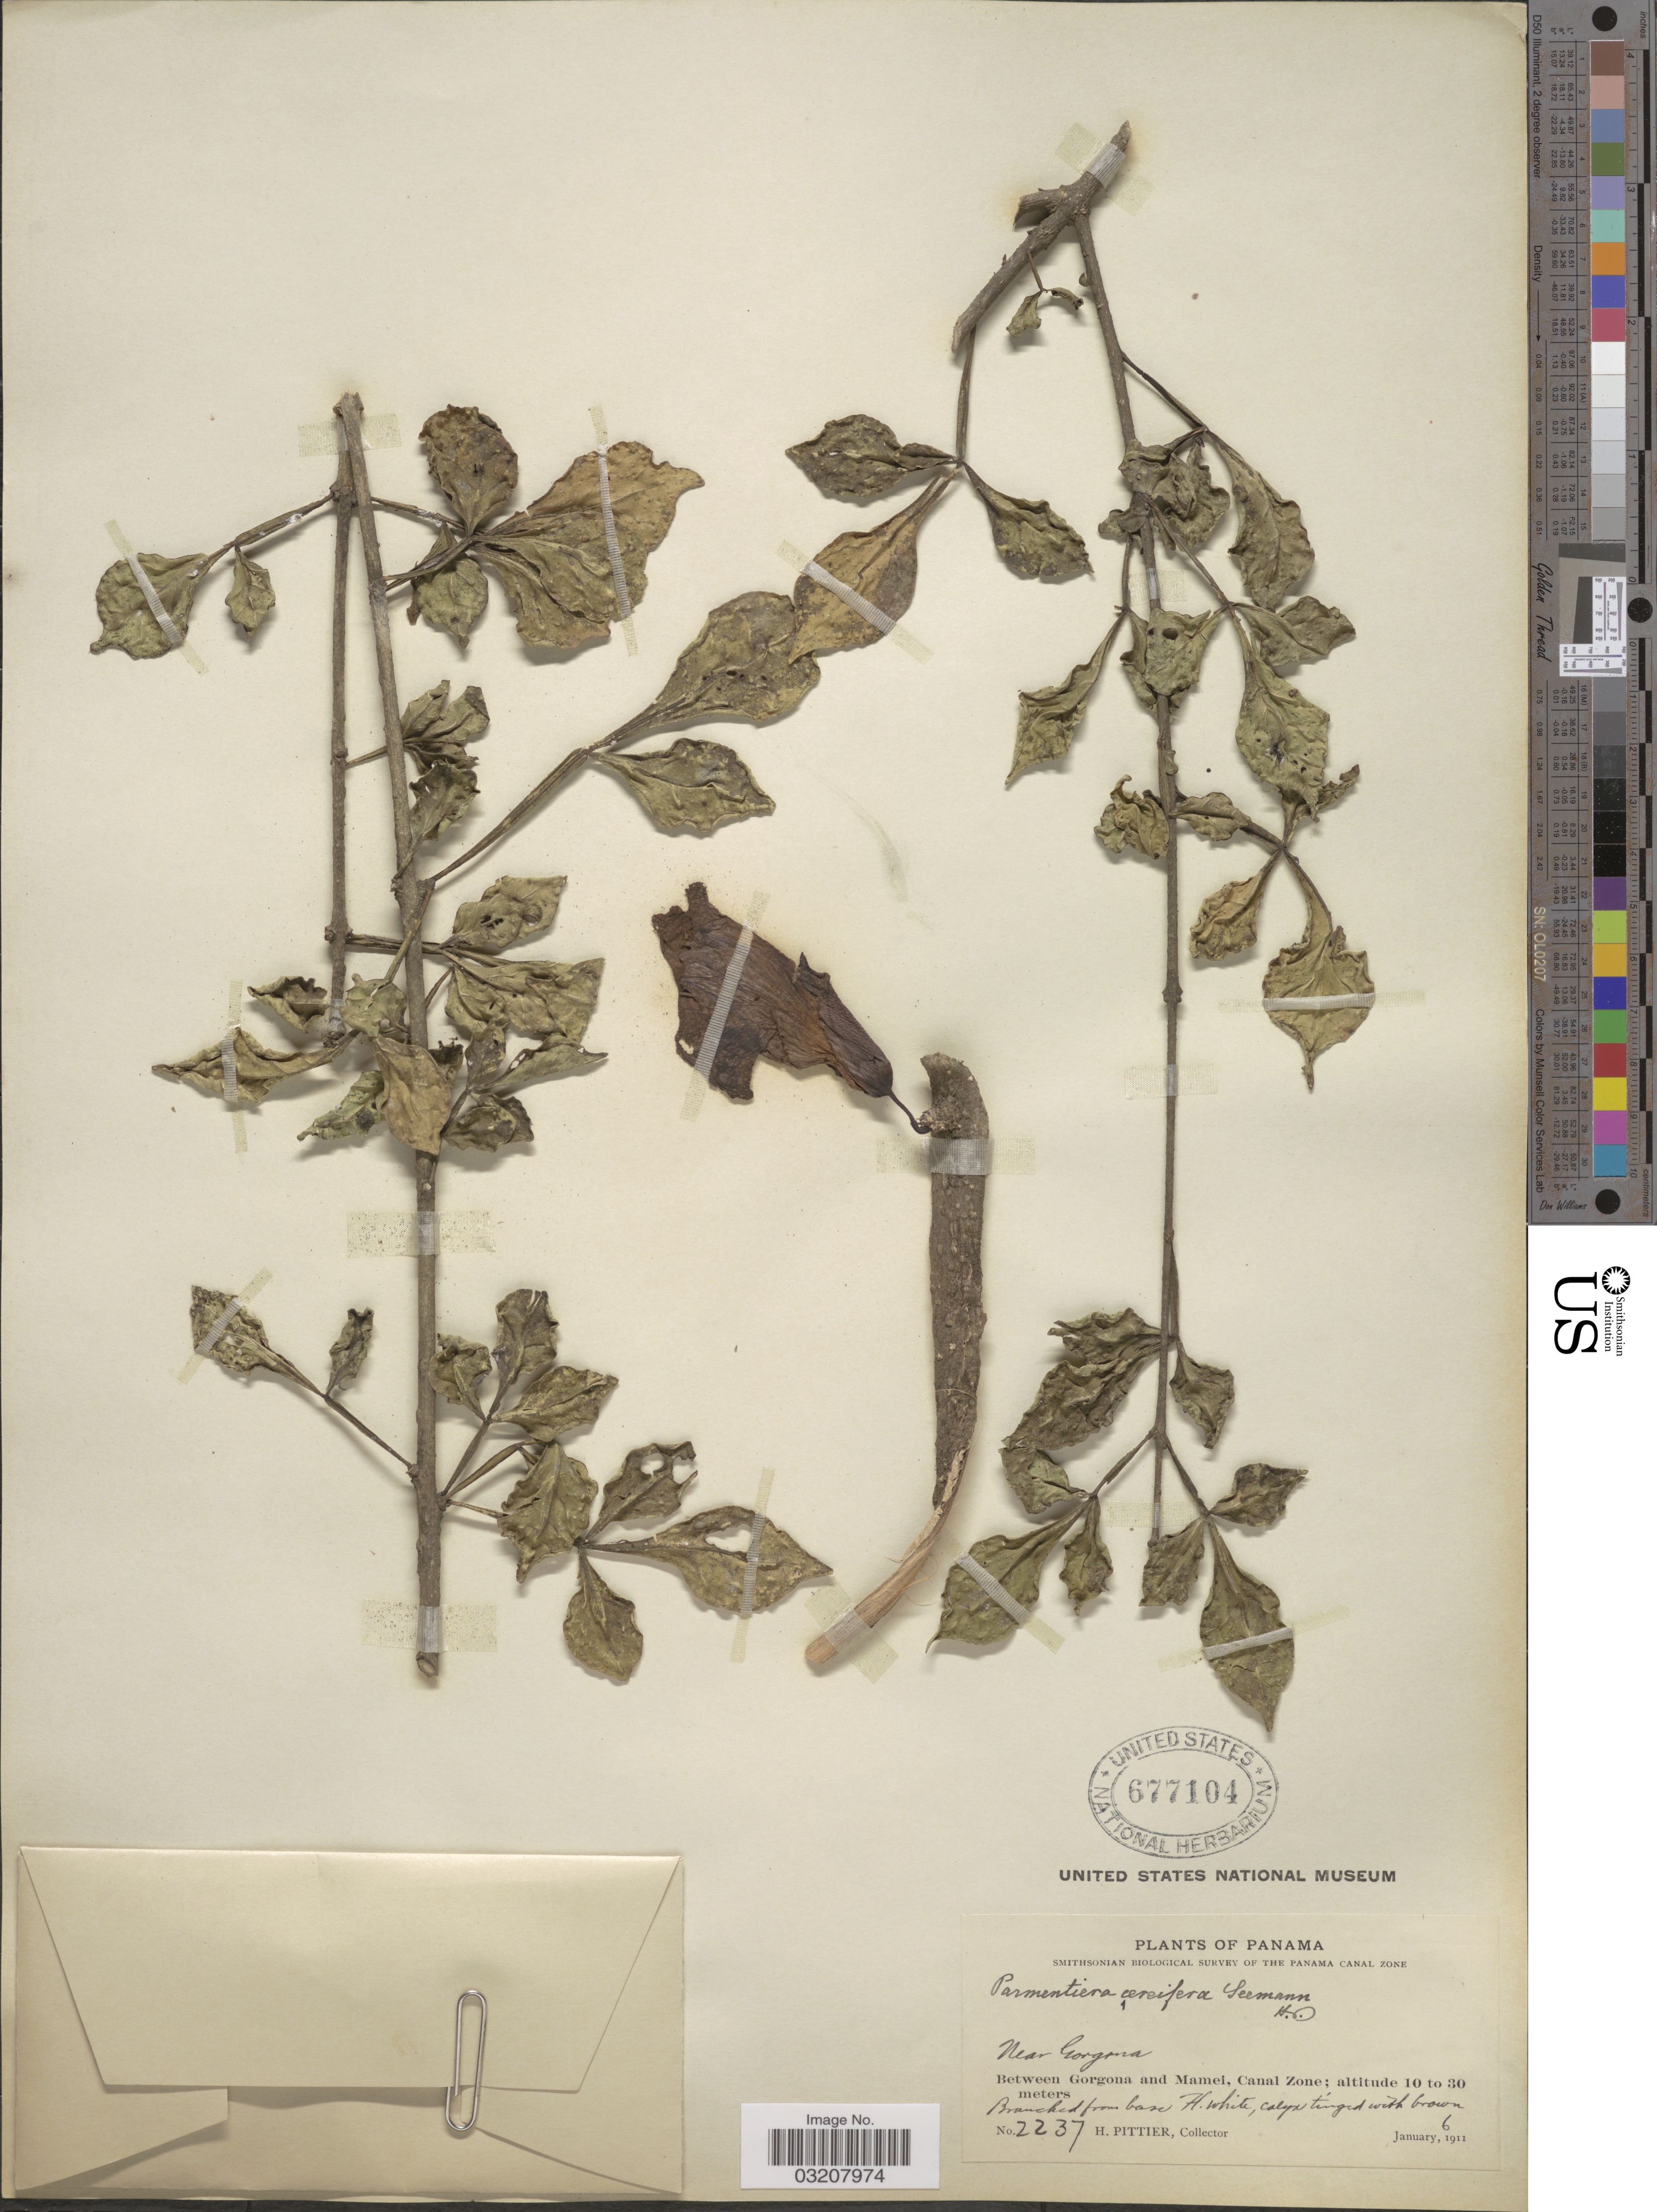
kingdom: Plantae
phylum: Tracheophyta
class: Magnoliopsida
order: Lamiales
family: Bignoniaceae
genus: Parmentiera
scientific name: Parmentiera cereifera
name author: Seem.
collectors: H. F. Pittier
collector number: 2237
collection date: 1911-01-06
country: Panama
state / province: Colón / Panamá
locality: Near Gorgona. Between Gorgona and Mamei, Canal Zone.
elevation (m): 10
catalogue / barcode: US 677104